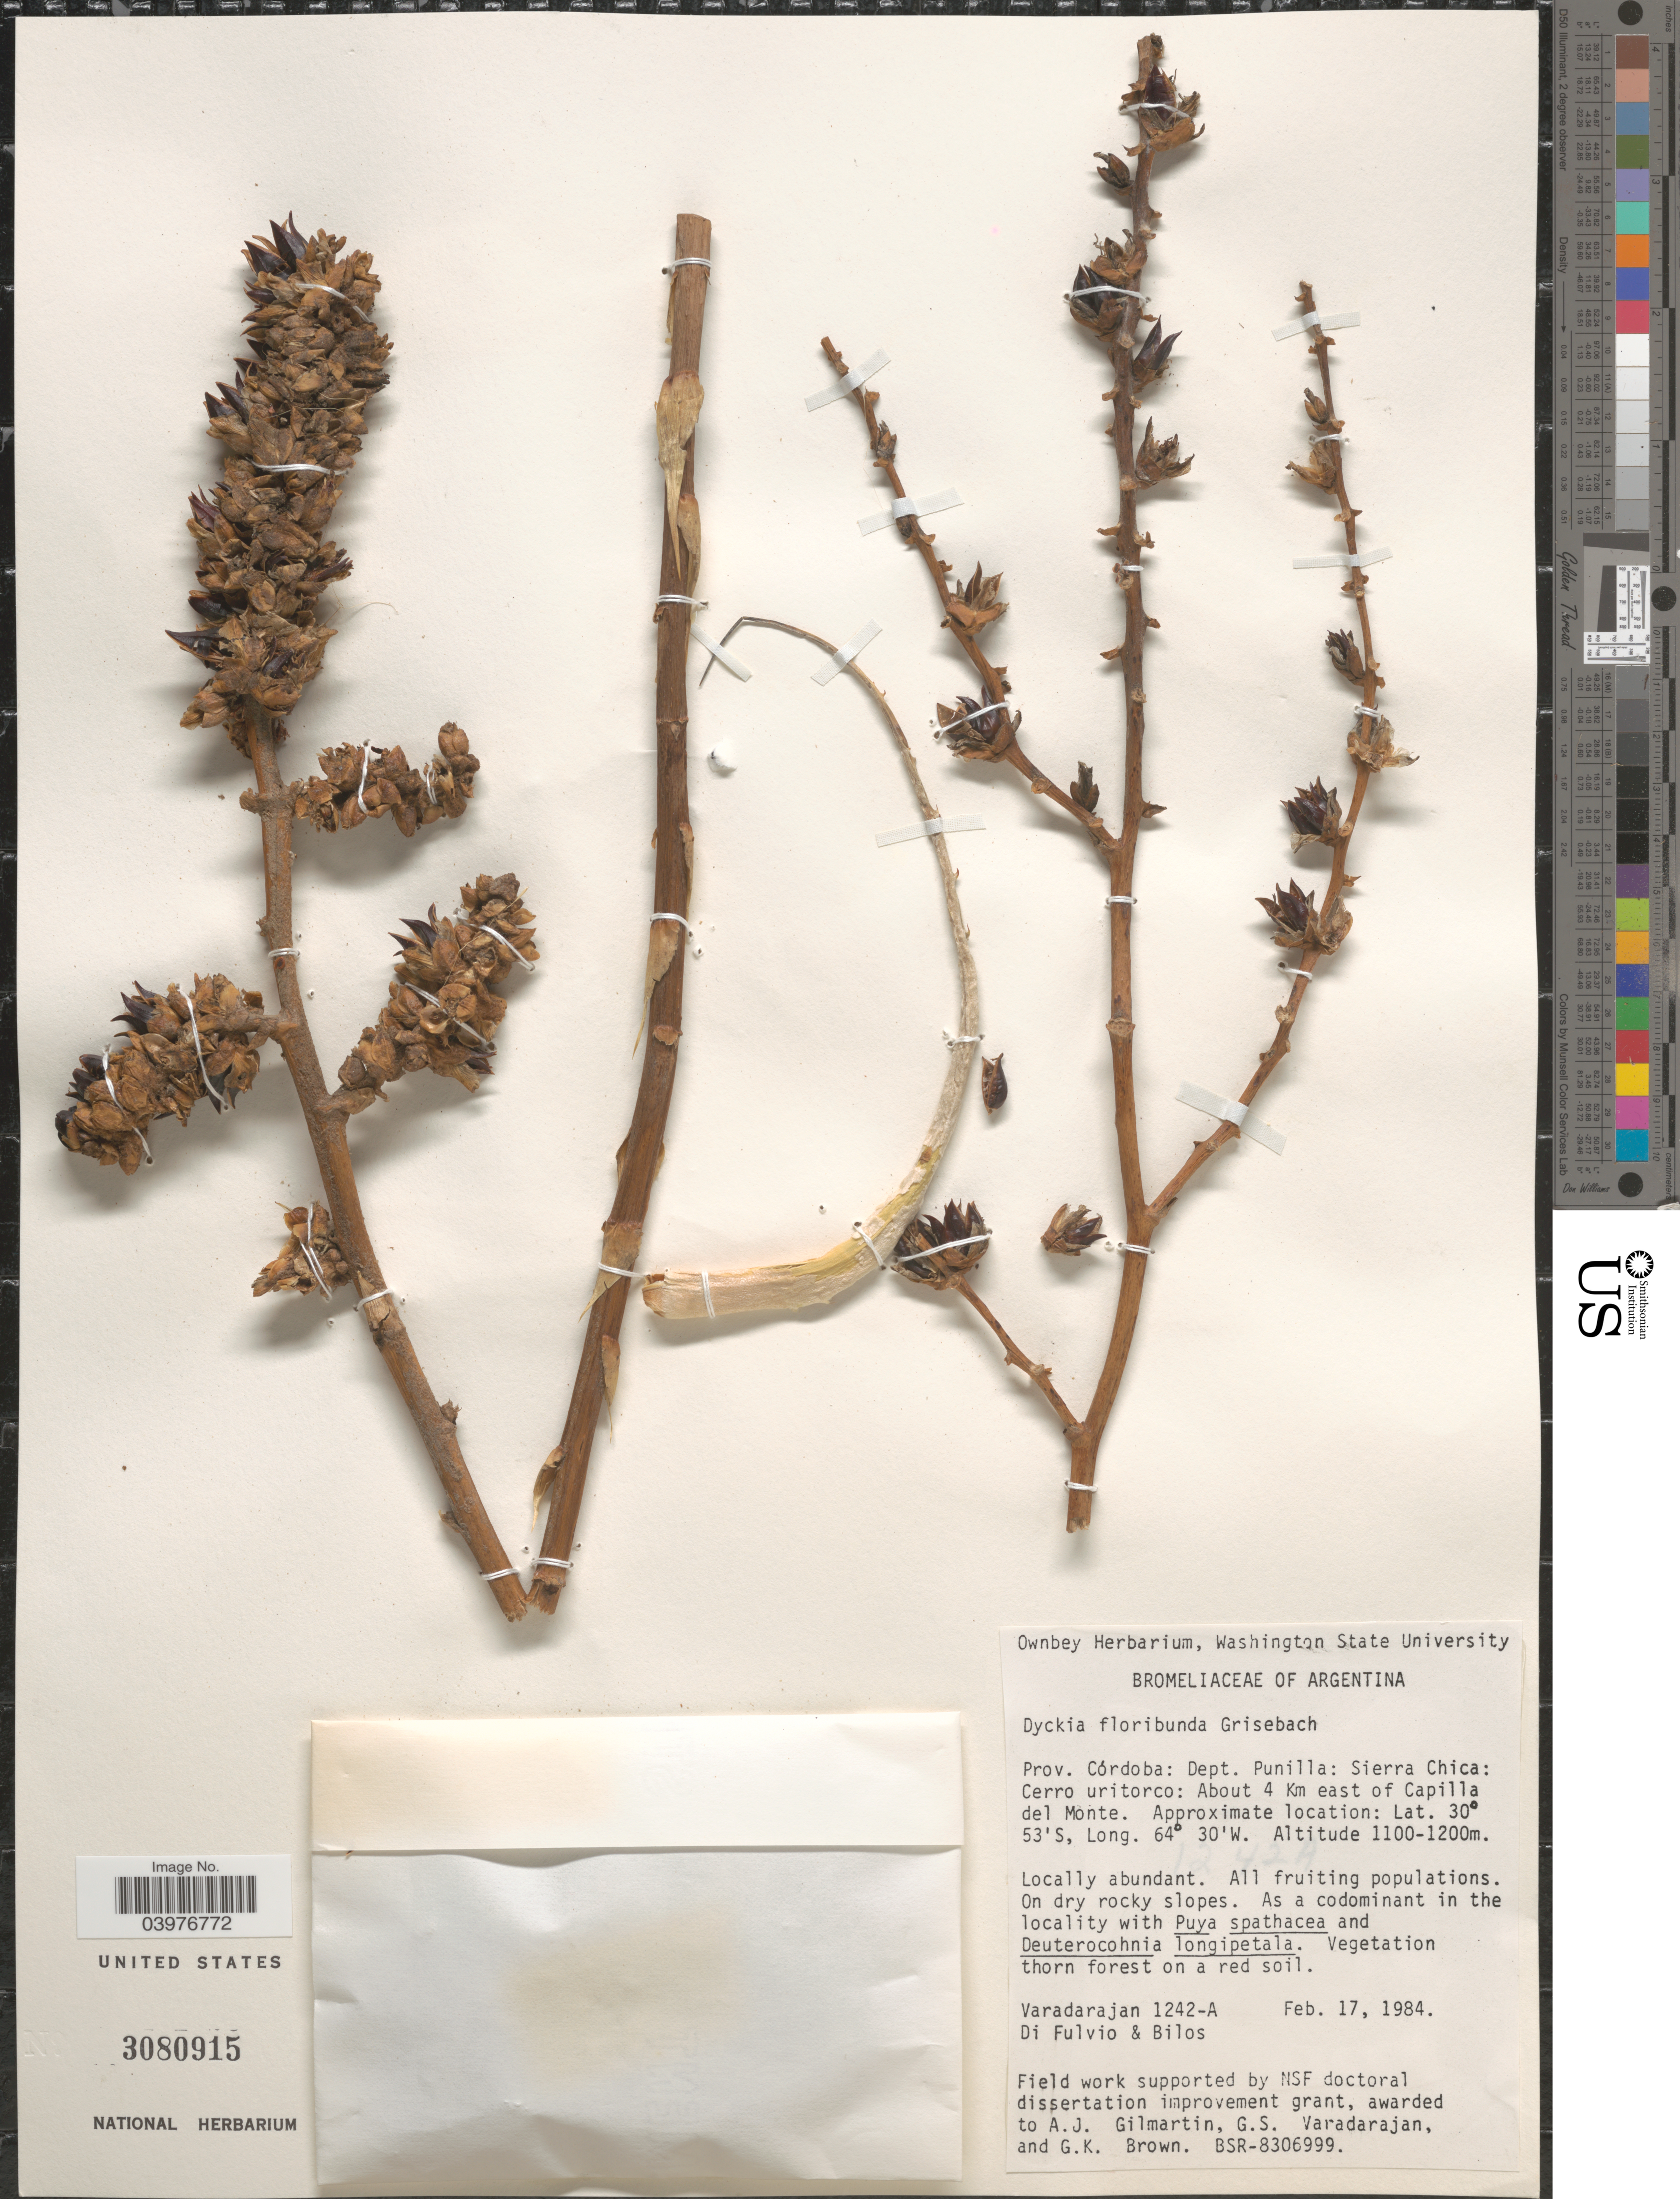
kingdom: Plantae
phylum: Tracheophyta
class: Liliopsida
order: Poales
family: Bromeliaceae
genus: Dyckia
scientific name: Dyckia floribunda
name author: Griseb.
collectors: G. S. Varadarajan, -. Di Fulvio & -. Bilos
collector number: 1242-A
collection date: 1984-02-17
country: Argentina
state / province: Cordoba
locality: Dept. Punilla: Sierra Chica: Cerro uritorco: About 4 Km east of Capilla del Monte.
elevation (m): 1100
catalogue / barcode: US 3080915